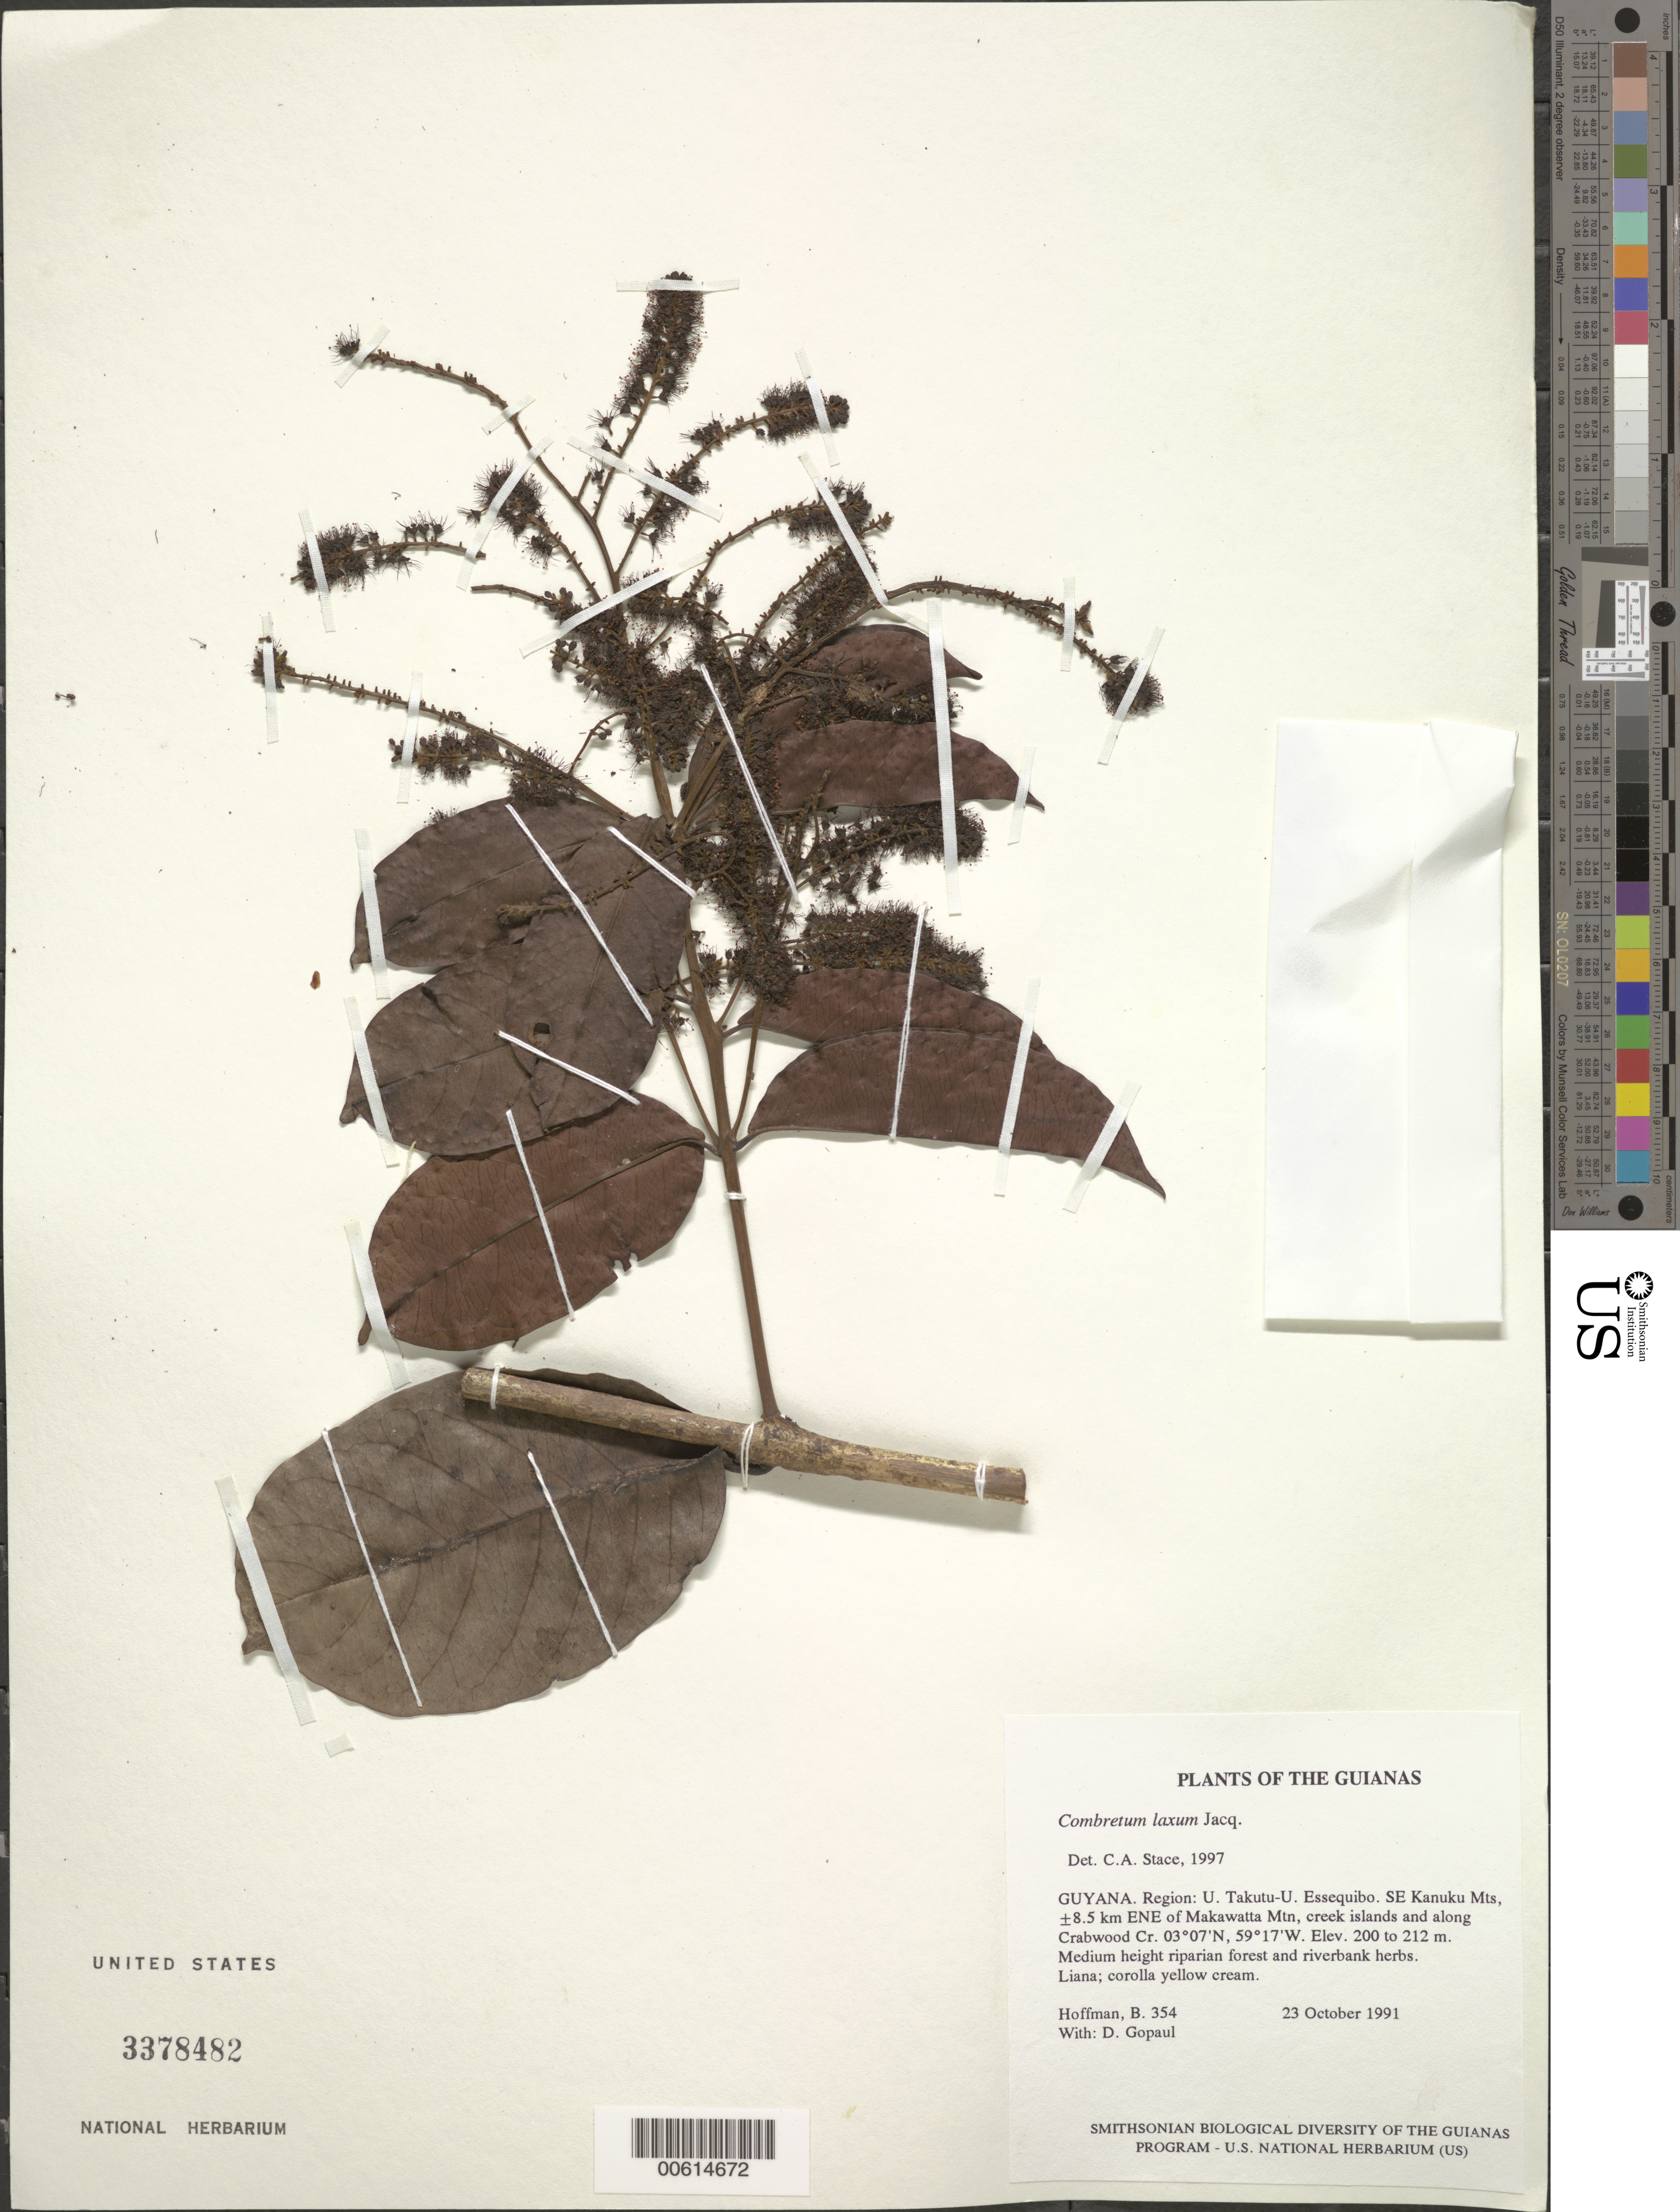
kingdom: Plantae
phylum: Tracheophyta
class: Magnoliopsida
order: Myrtales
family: Combretaceae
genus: Combretum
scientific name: Combretum laxum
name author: Jacq.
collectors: B. Hoffman & D. Gopaul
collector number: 354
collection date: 1991-10-23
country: Guyana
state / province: U. Takutu-U. Essequibo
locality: Guianas. Region: U. Takutu-U. Essequibo. SE Kanuku Mts, ±8.5 km ENE of Makawatta Mtn, creek islands and along Crabwood Cr.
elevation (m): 200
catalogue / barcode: US 3378482